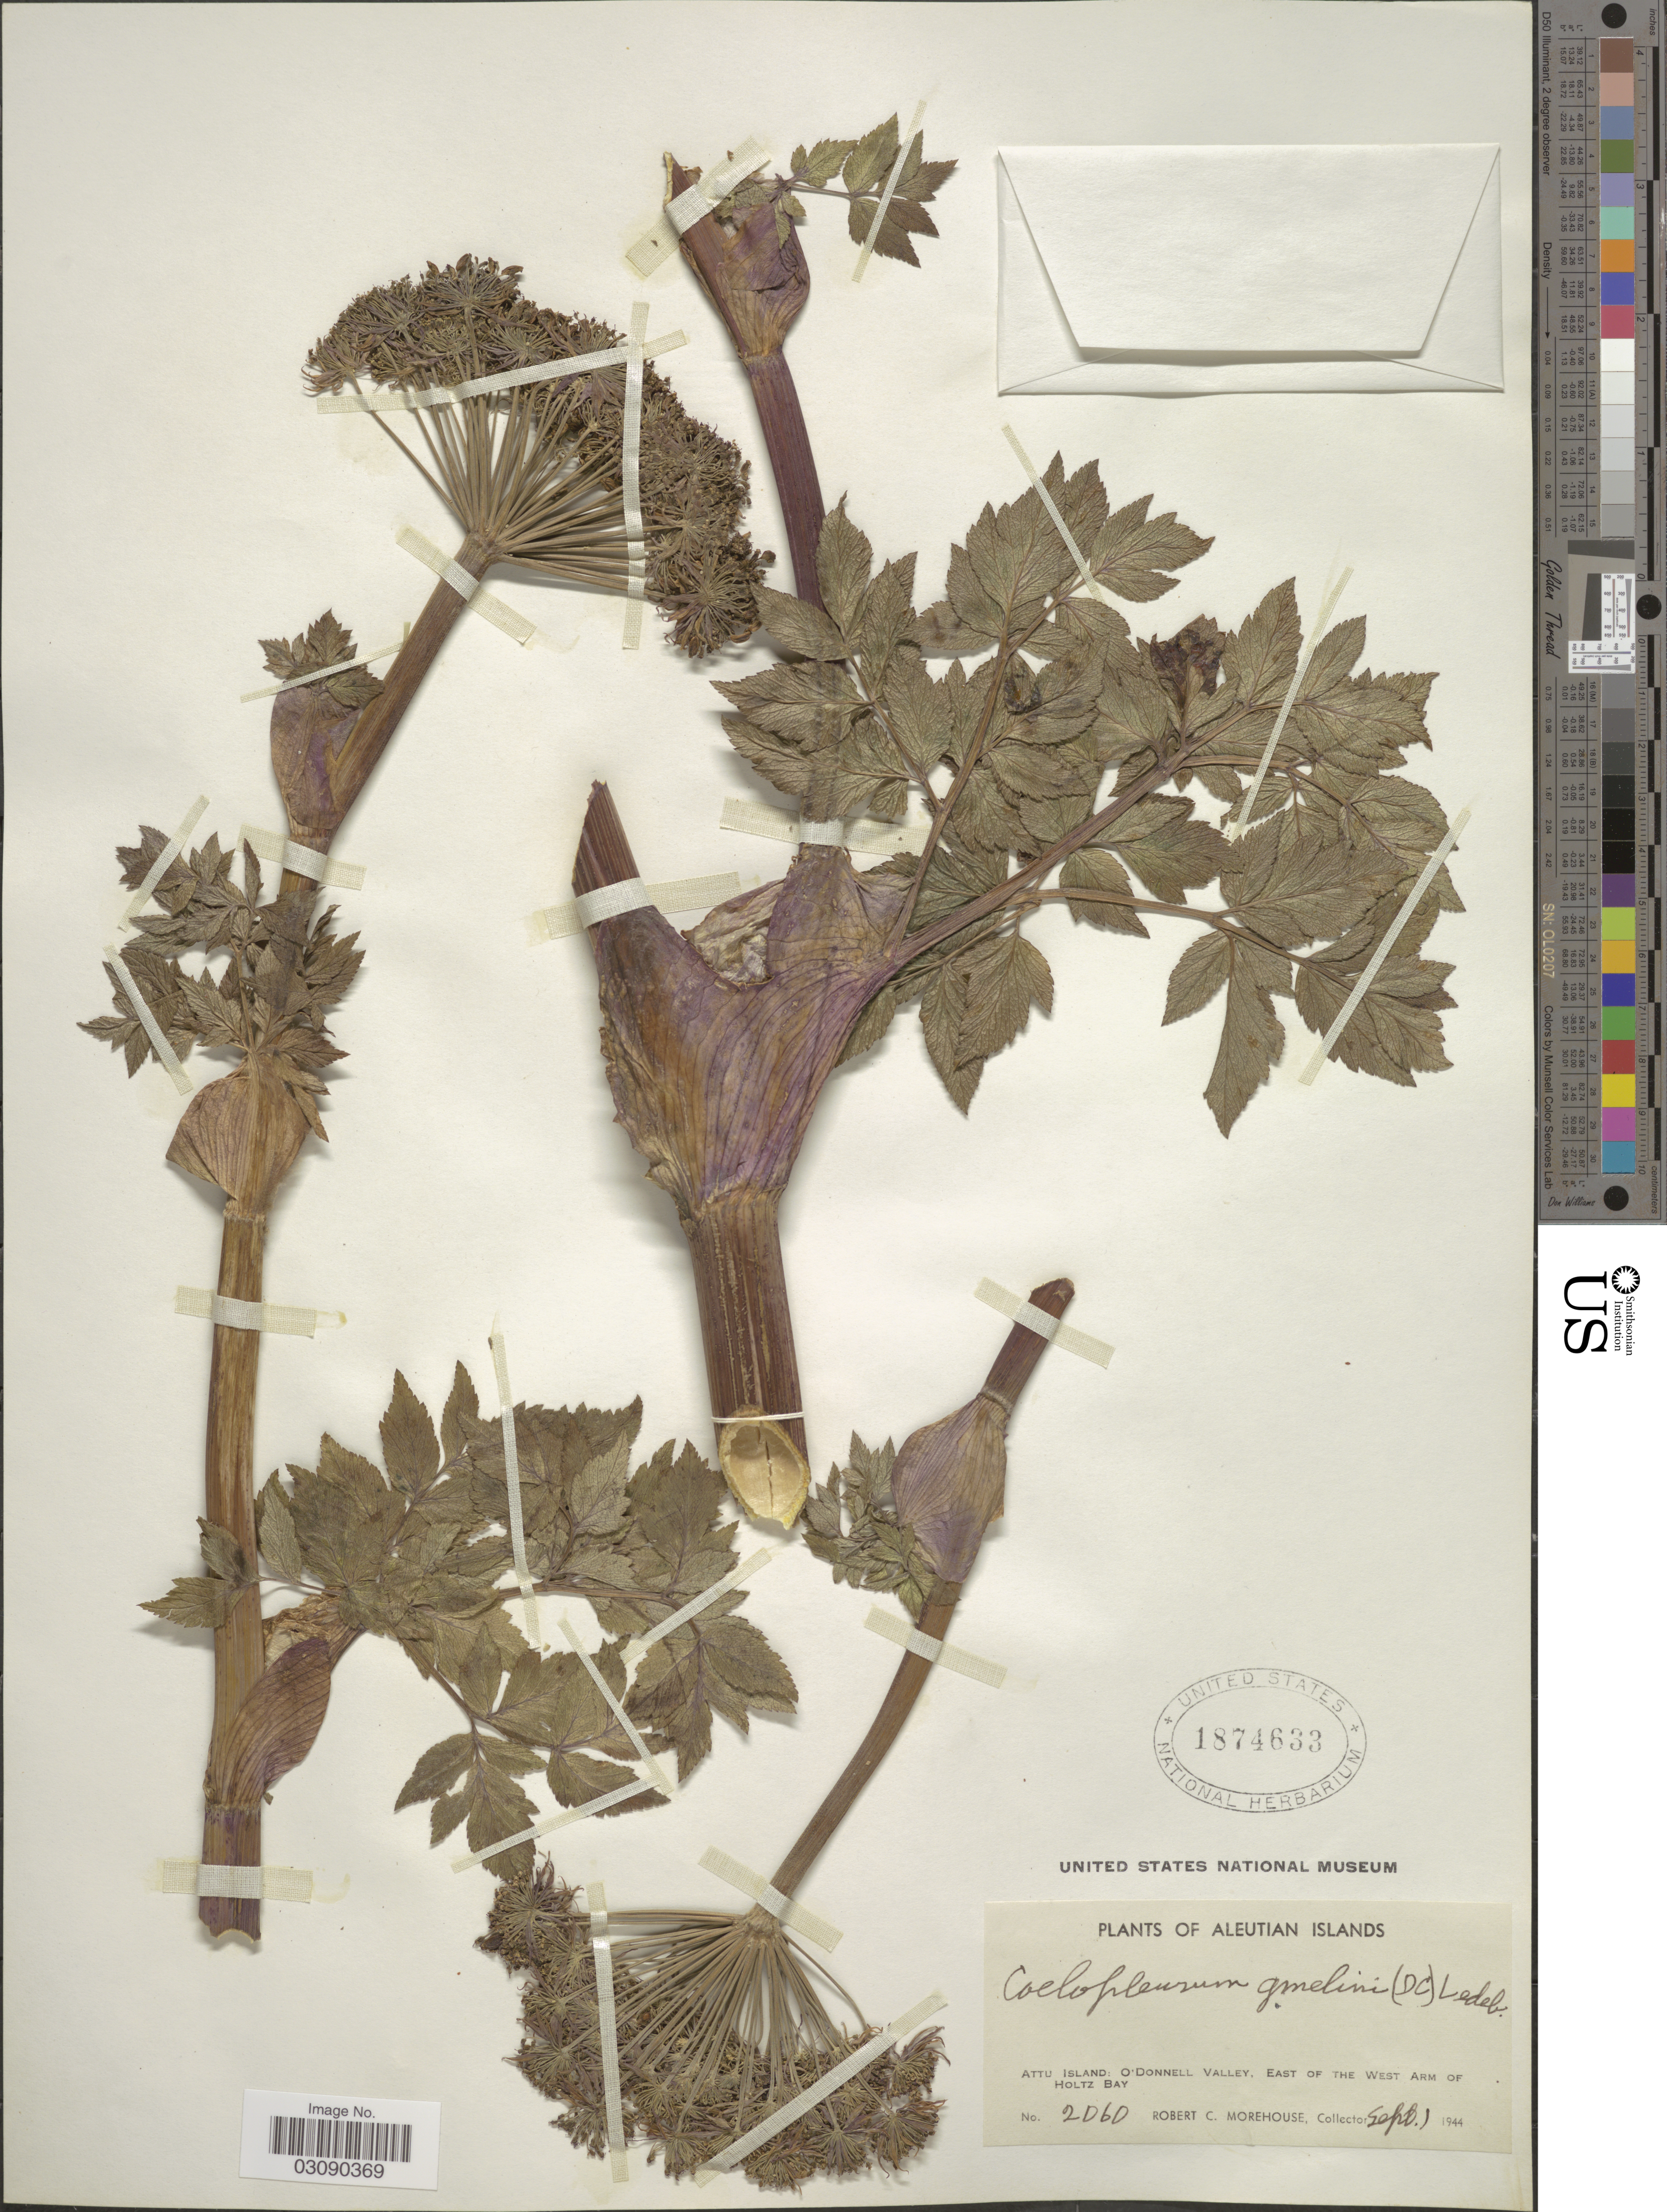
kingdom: Plantae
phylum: Tracheophyta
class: Magnoliopsida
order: Apiales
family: Apiaceae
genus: Angelica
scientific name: Angelica lucida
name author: L.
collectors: R. Morehouse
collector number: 2060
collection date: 1944-09-01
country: United States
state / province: Alaska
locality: Aleutian Islands, Attu Island: O'Donnell Valley, East of the West Arm of Holtz Bay.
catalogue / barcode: US 1874633